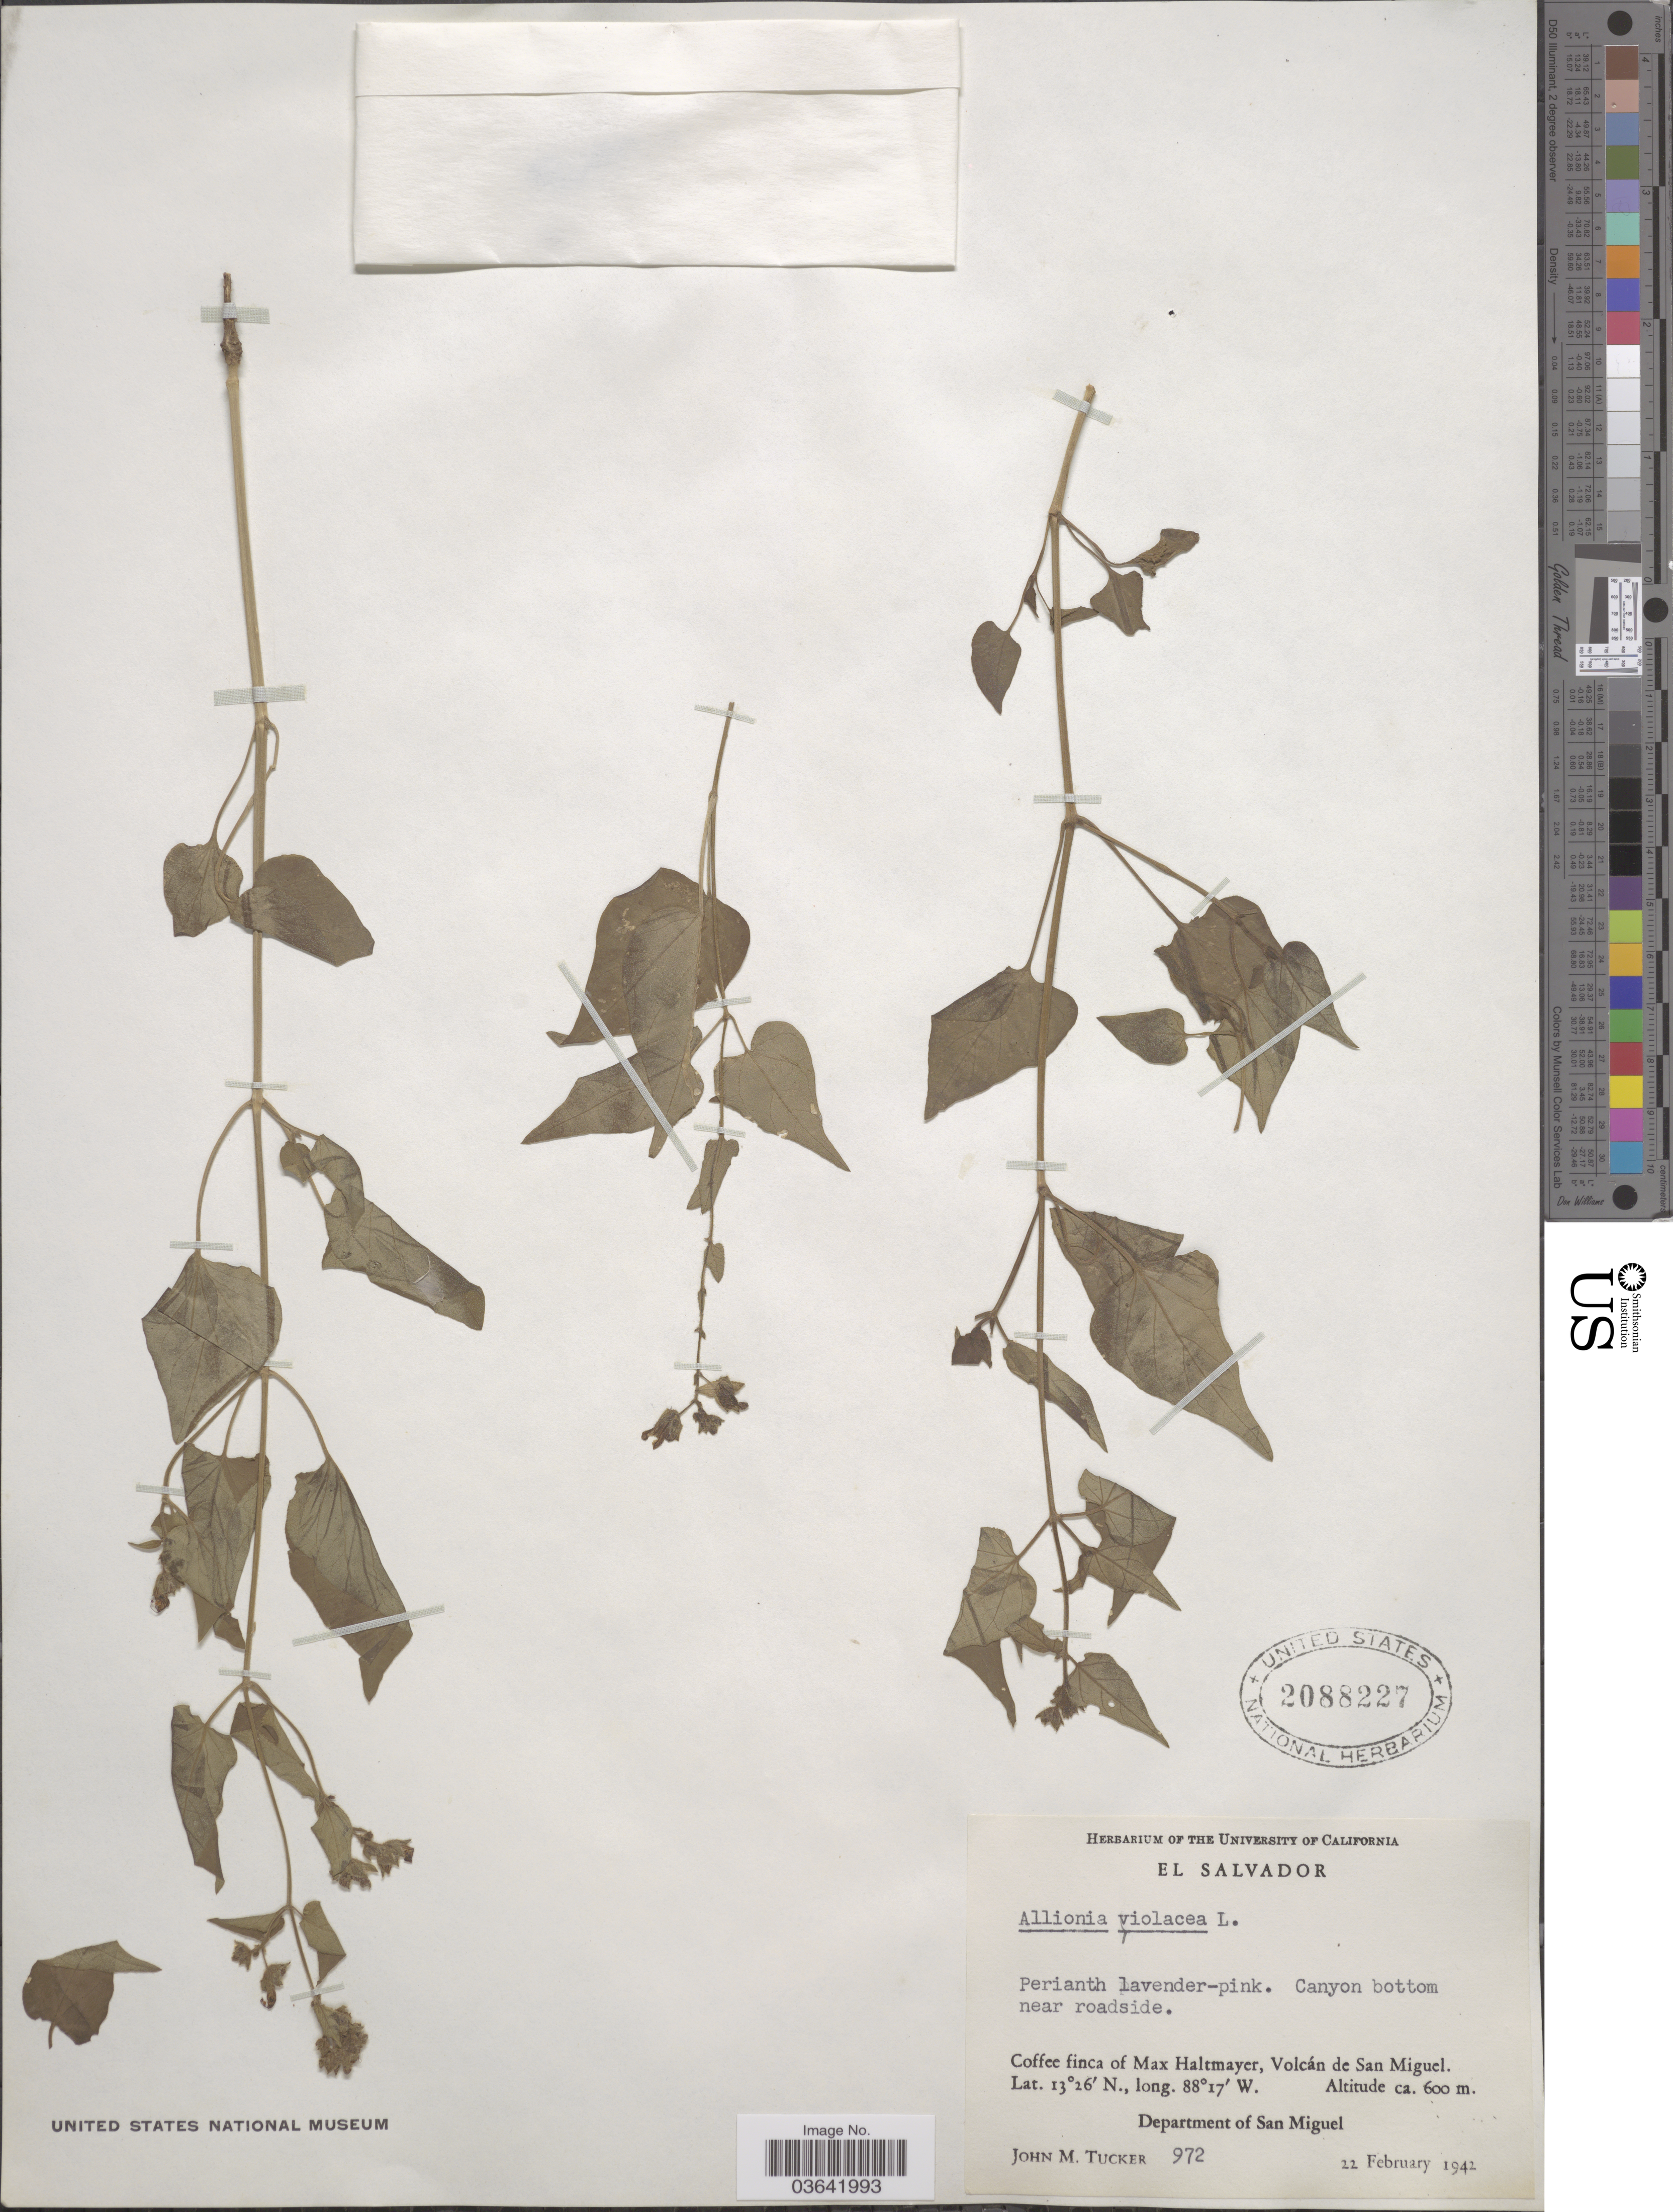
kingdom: Plantae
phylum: Tracheophyta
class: Magnoliopsida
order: Caryophyllales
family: Nyctaginaceae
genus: Mirabilis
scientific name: Mirabilis violacea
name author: (L.) Heimerl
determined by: Strong, Mark T., (BOT), Smithsonian Institution - National Museum of Natural History (UNITED STATES)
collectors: J. M. Tucker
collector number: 972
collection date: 1942-02-22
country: El Salvador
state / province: San Miguel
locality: Coffee finca of Max Haltmayer, Volcán de San Miguel. Department of San Miguel.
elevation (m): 600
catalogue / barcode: US 2088227